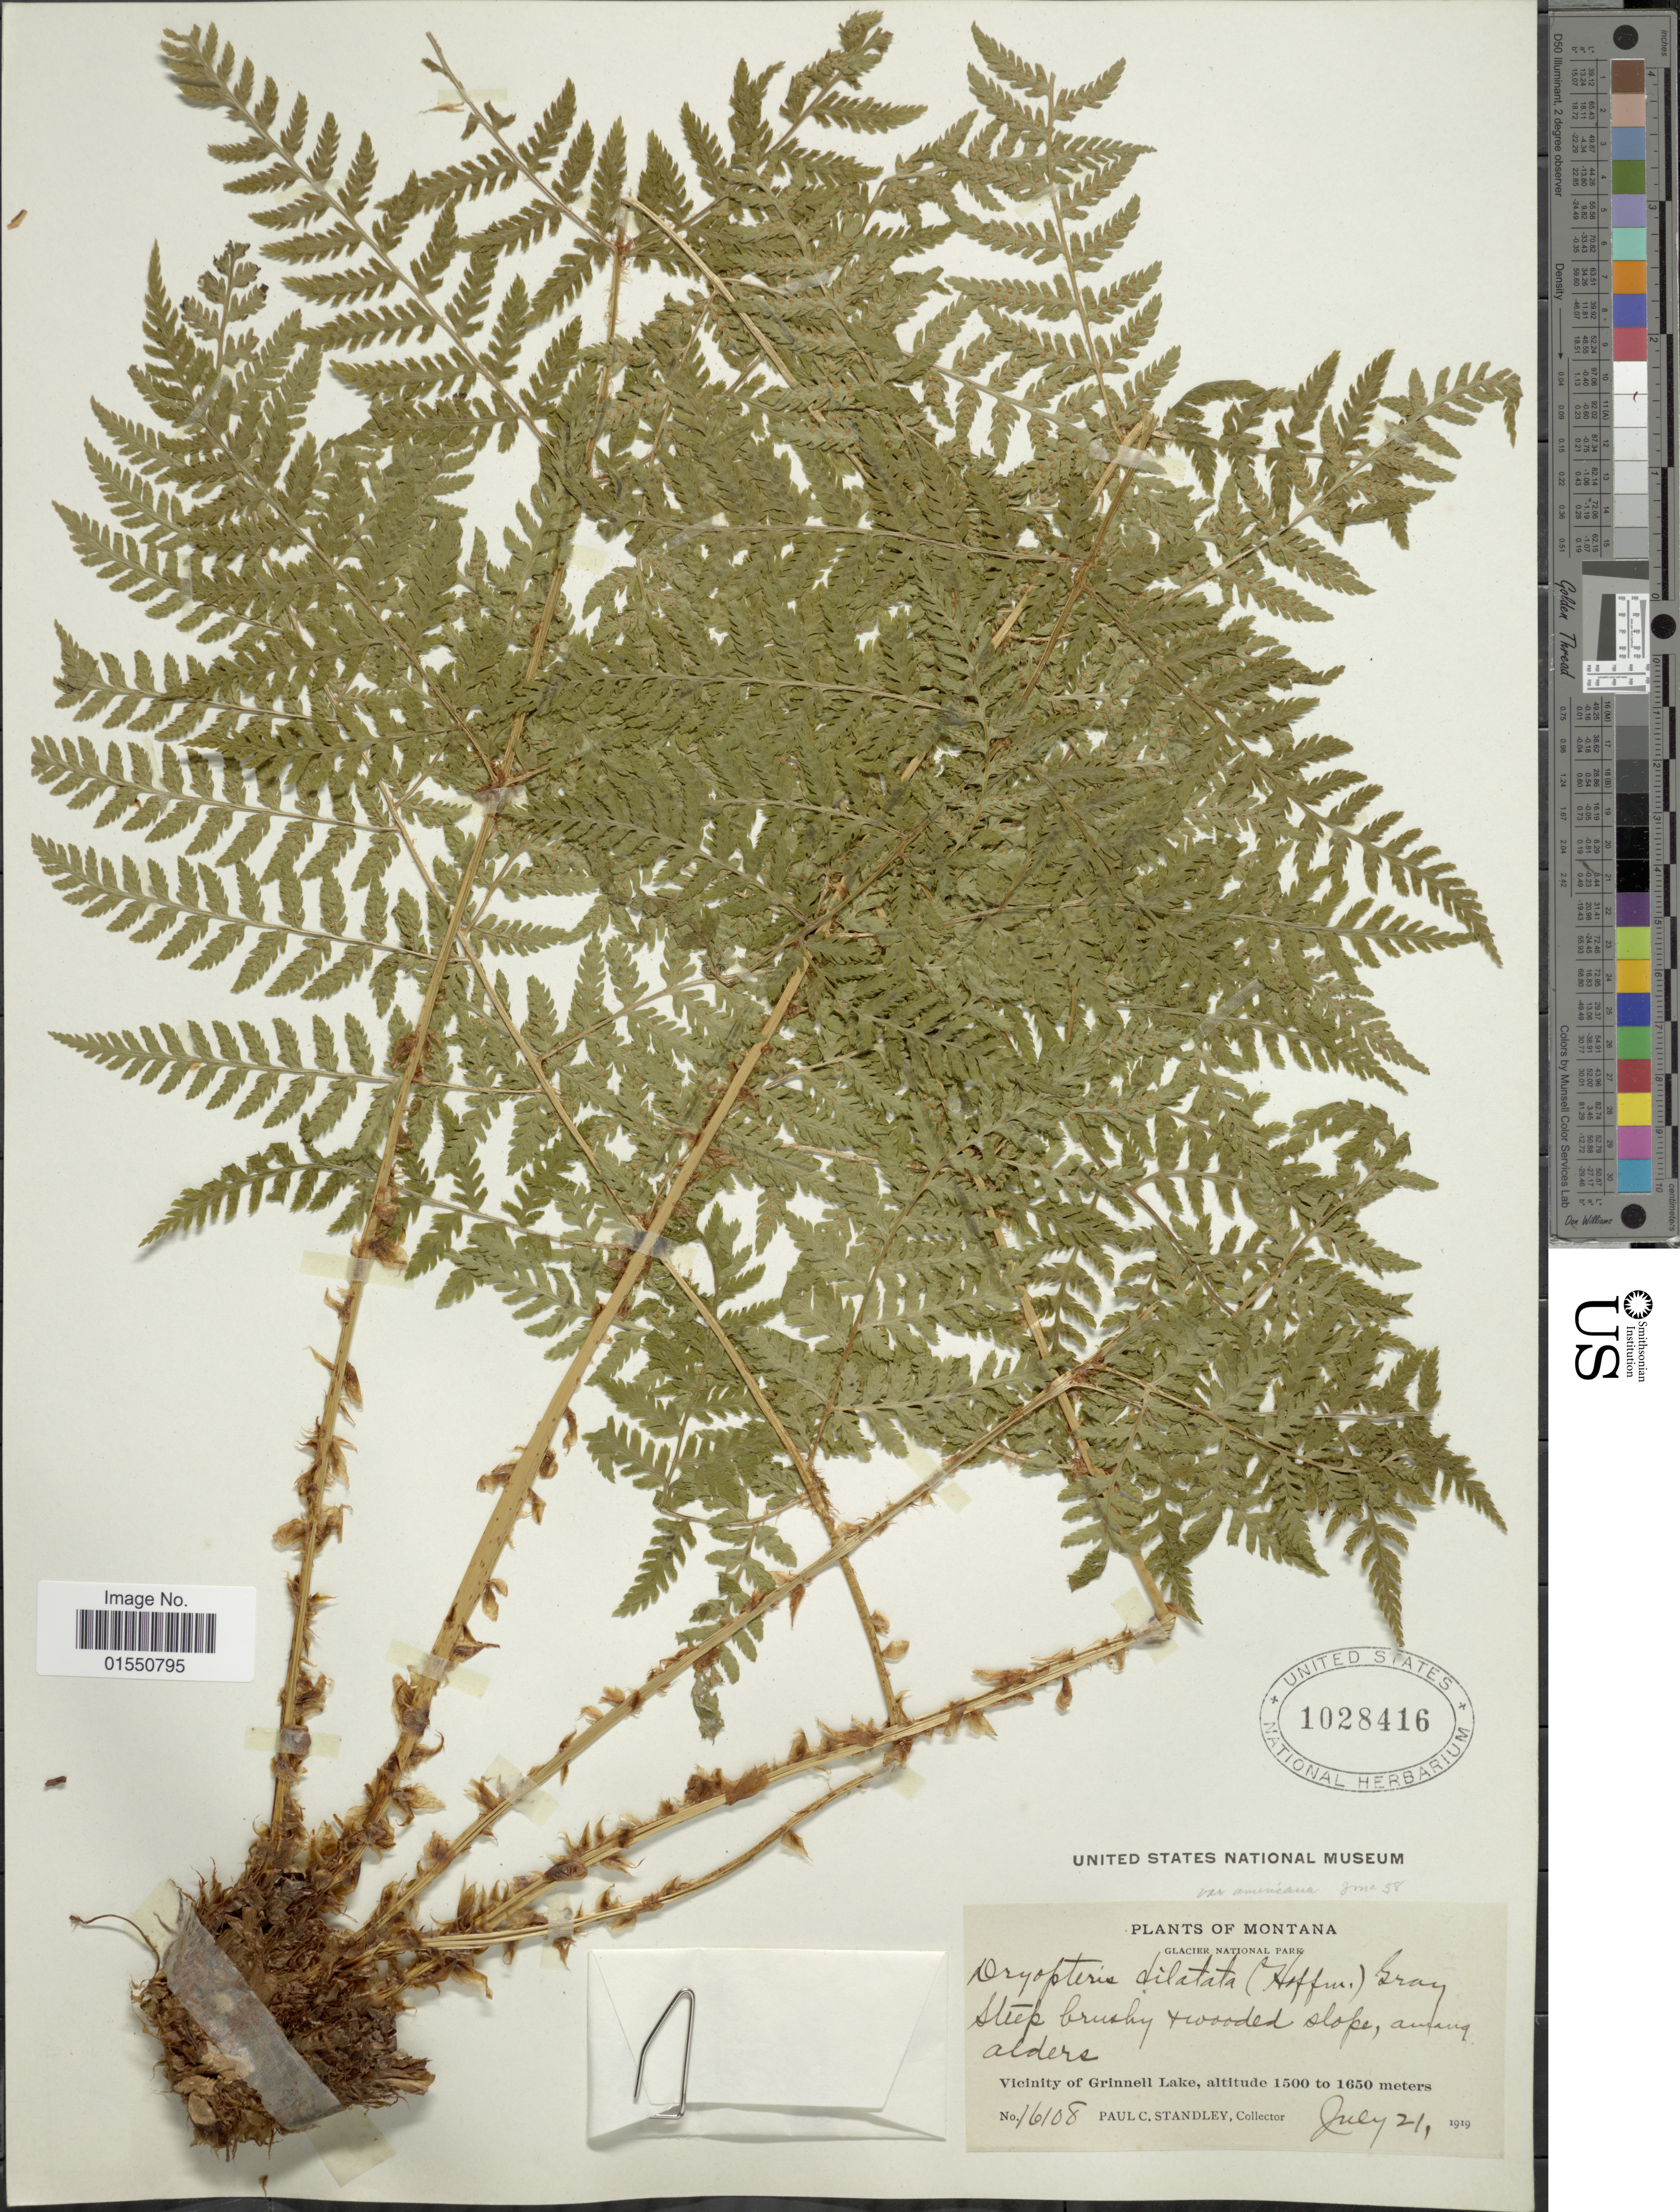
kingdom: Plantae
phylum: Tracheophyta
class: Polypodiopsida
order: Polypodiales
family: Dryopteridaceae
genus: Dryopteris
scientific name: Dryopteris expansa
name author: (C. Presl) Fraser-Jenk. & Jermy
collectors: P. C. Standley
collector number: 16108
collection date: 1919-07-21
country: United States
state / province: Montana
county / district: Glacier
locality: Glacier National Park, Vicinity of Grinnell Lake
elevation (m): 1500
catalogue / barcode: US 1028416